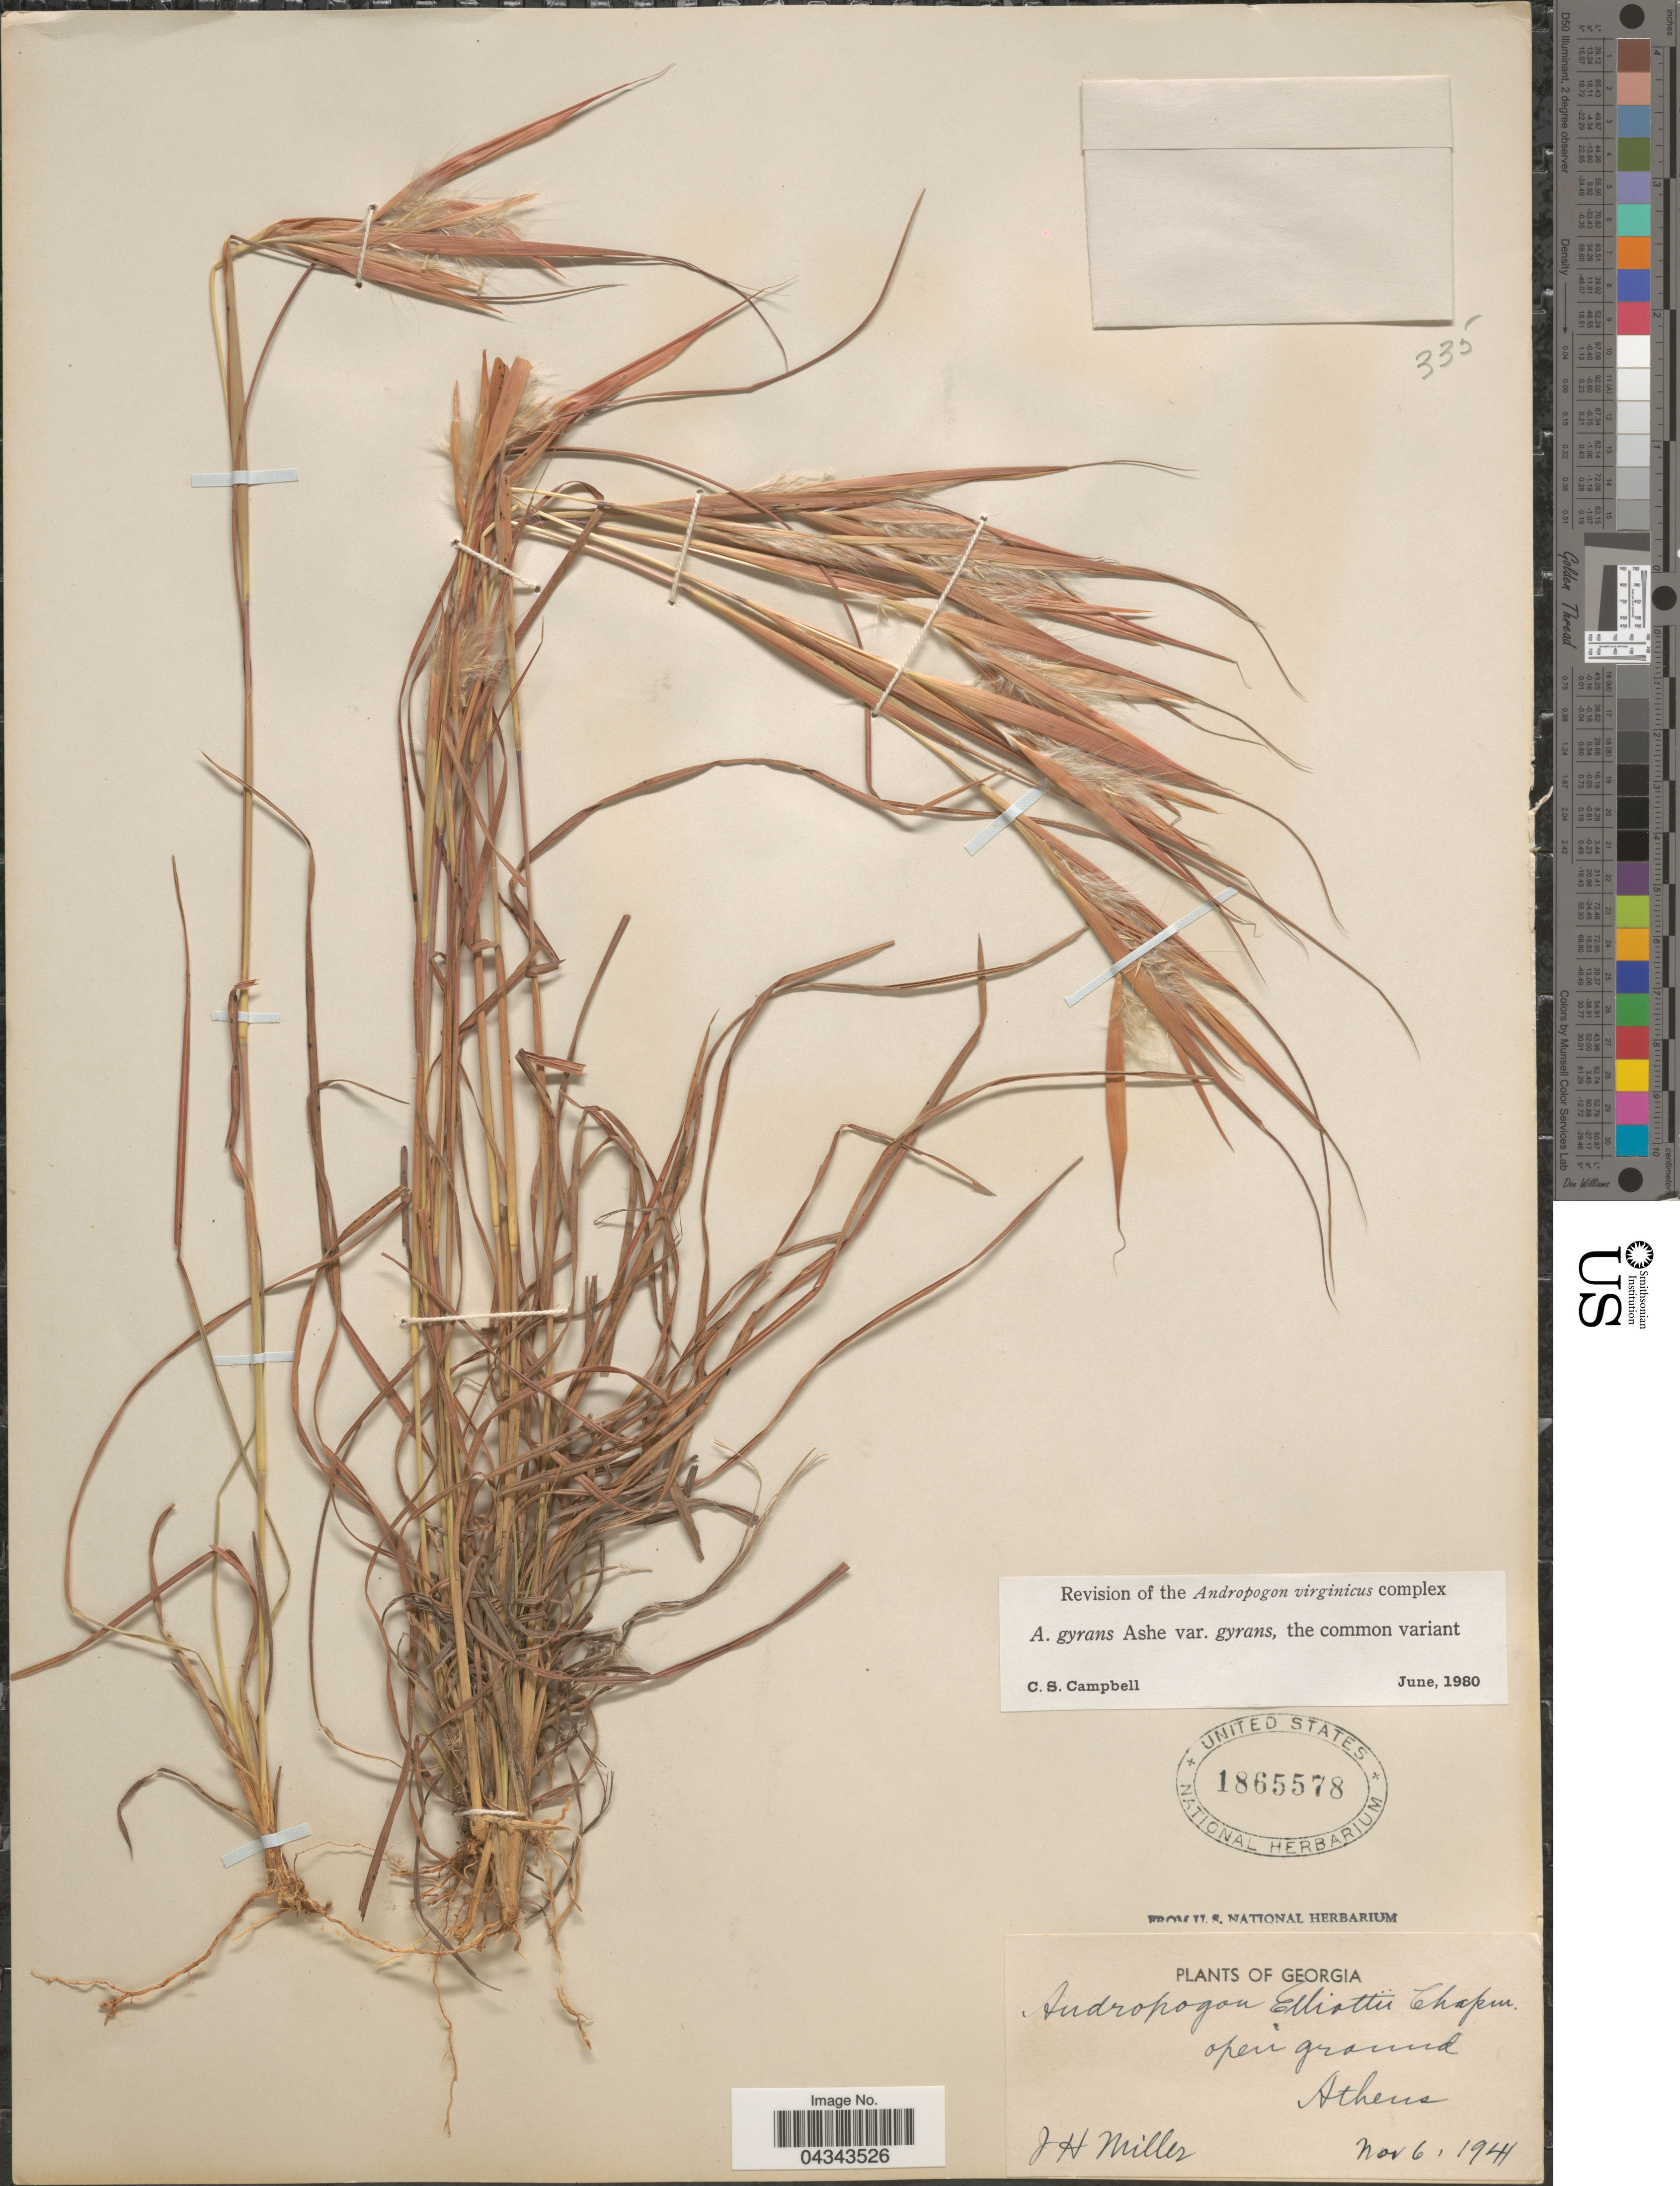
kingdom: Plantae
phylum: Tracheophyta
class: Liliopsida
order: Poales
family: Poaceae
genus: Andropogon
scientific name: Andropogon gyrans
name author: Ashe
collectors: J. H. Miller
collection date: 1941-11-06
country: United States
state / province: Georgia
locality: Open ground. Athens.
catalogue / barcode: US 1865578